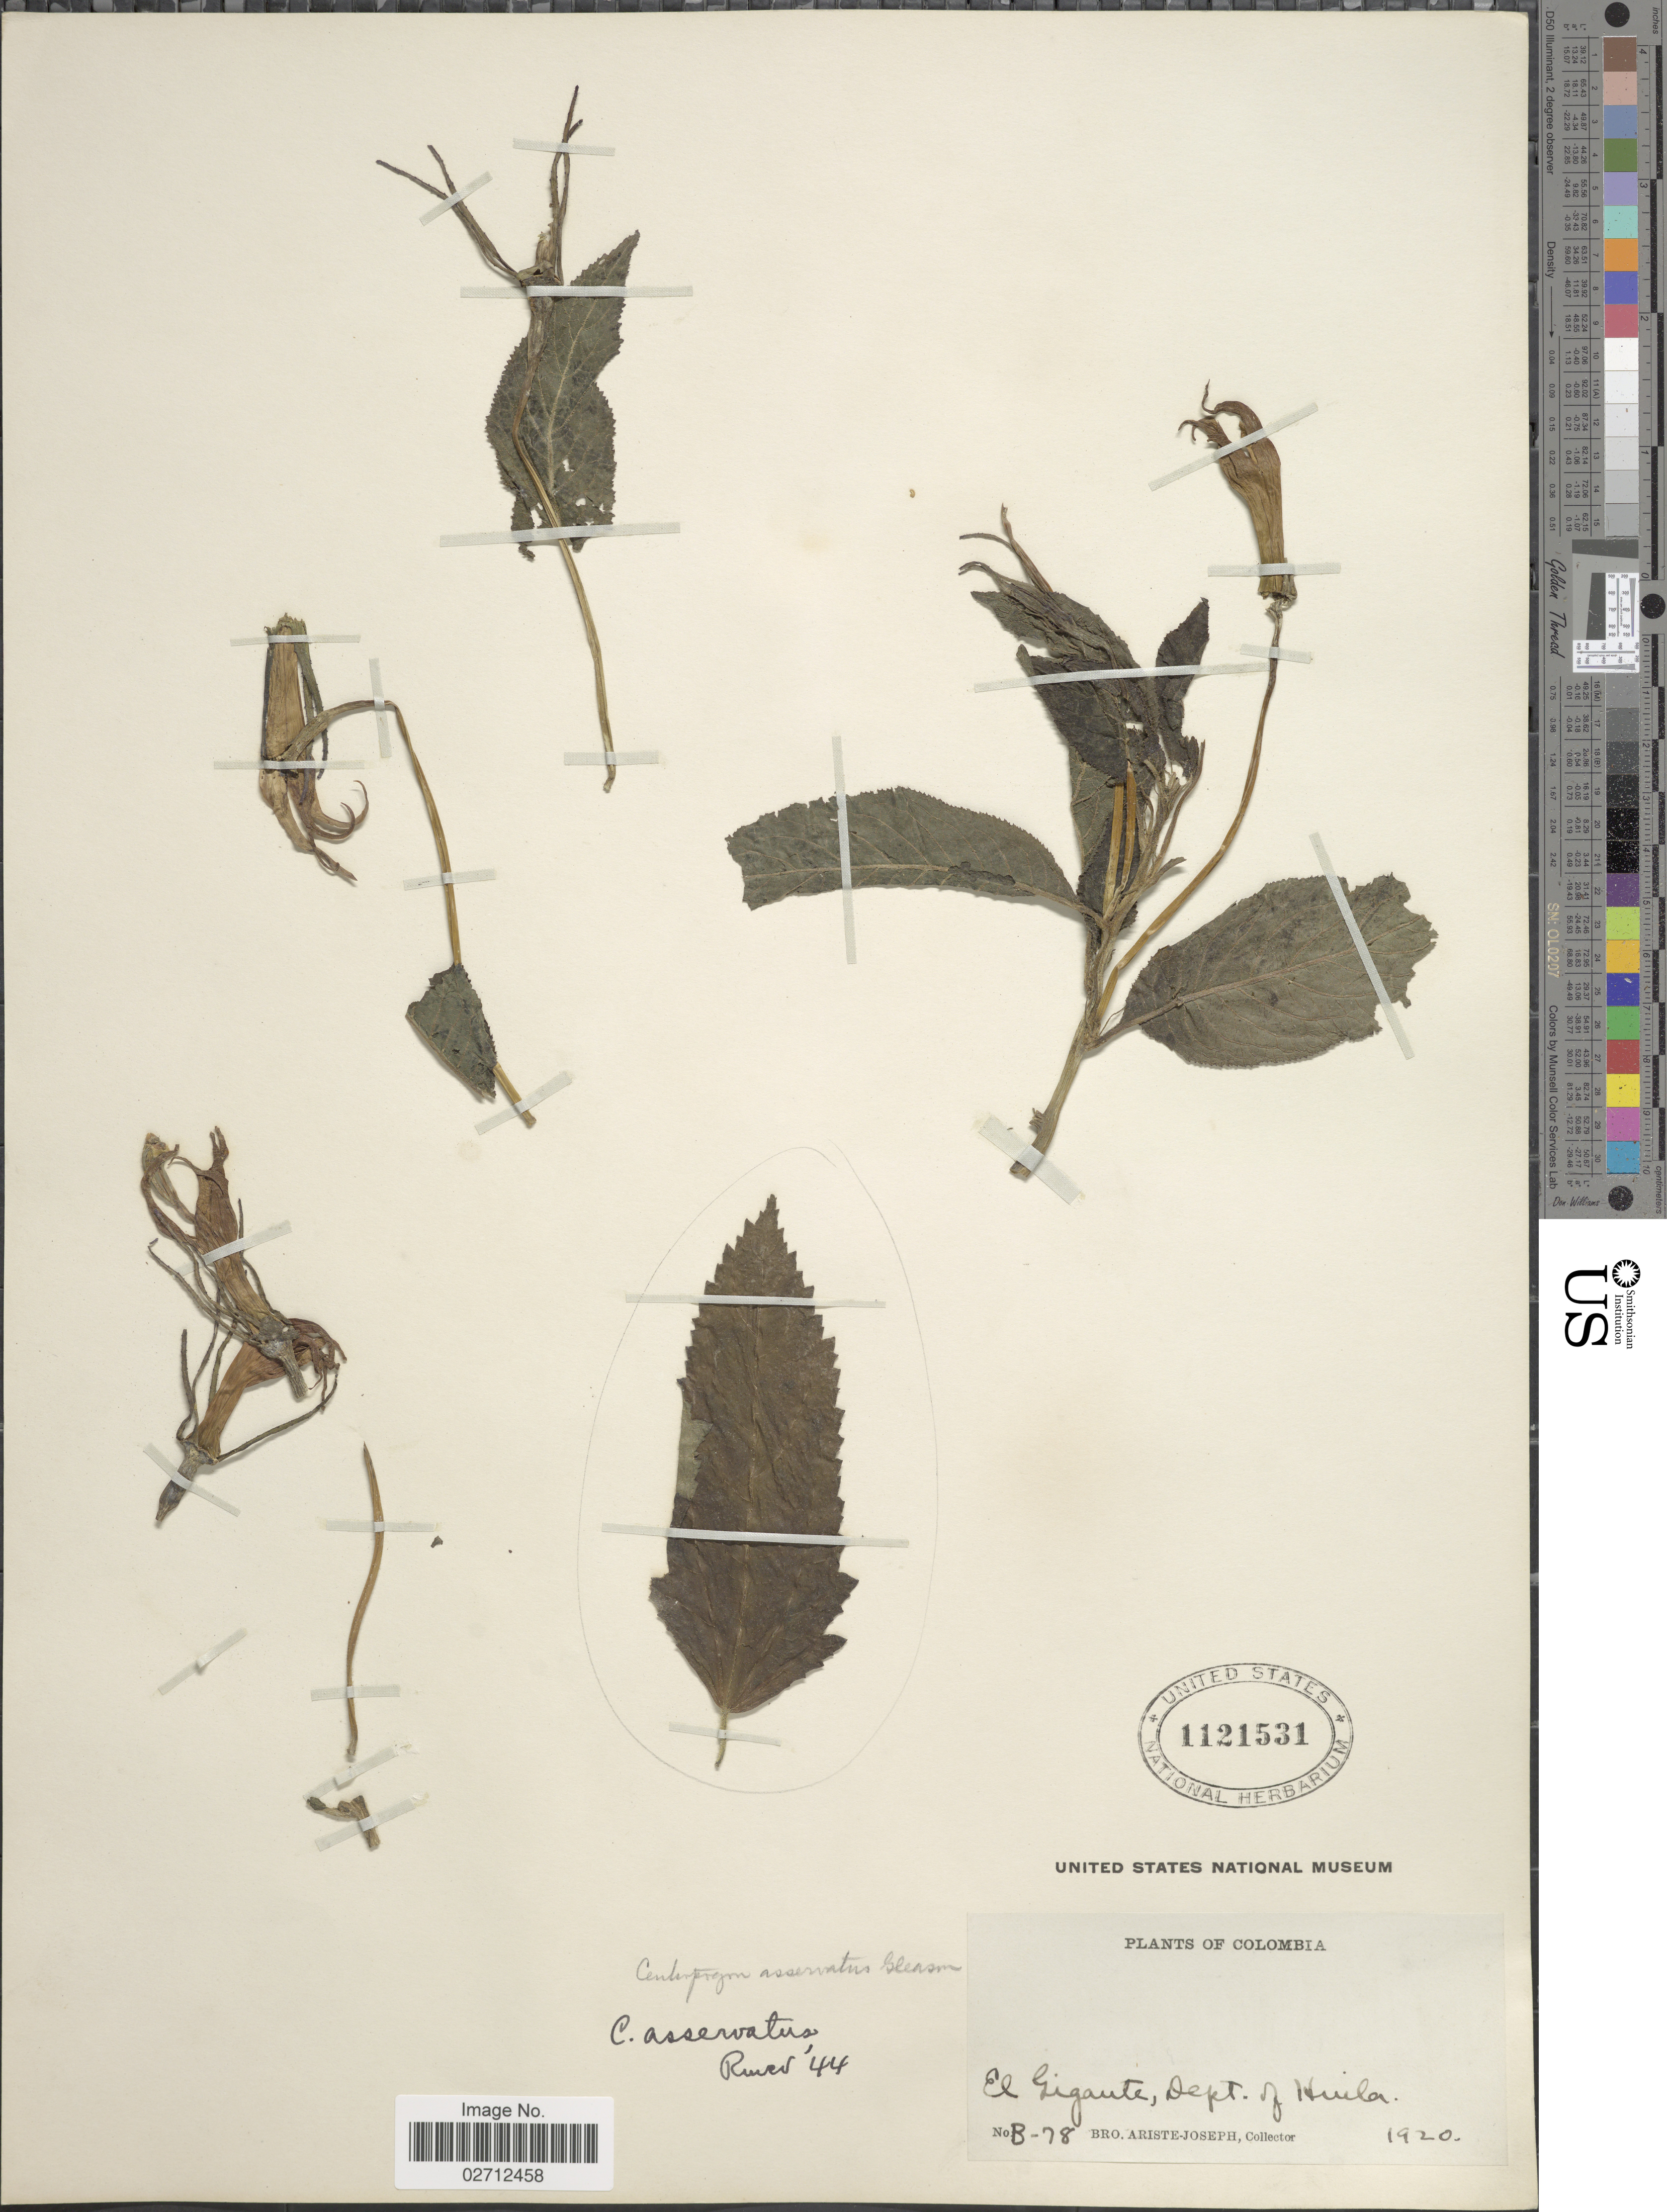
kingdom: Plantae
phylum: Tracheophyta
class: Magnoliopsida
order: Asterales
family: Campanulaceae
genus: Centropogon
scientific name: Centropogon lehmannii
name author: Zahlbr.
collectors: Bro. Ariste-Joseph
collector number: B-78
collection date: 1920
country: Colombia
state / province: Huila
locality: El Gigante, Dept. of Huila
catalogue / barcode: US 1121531